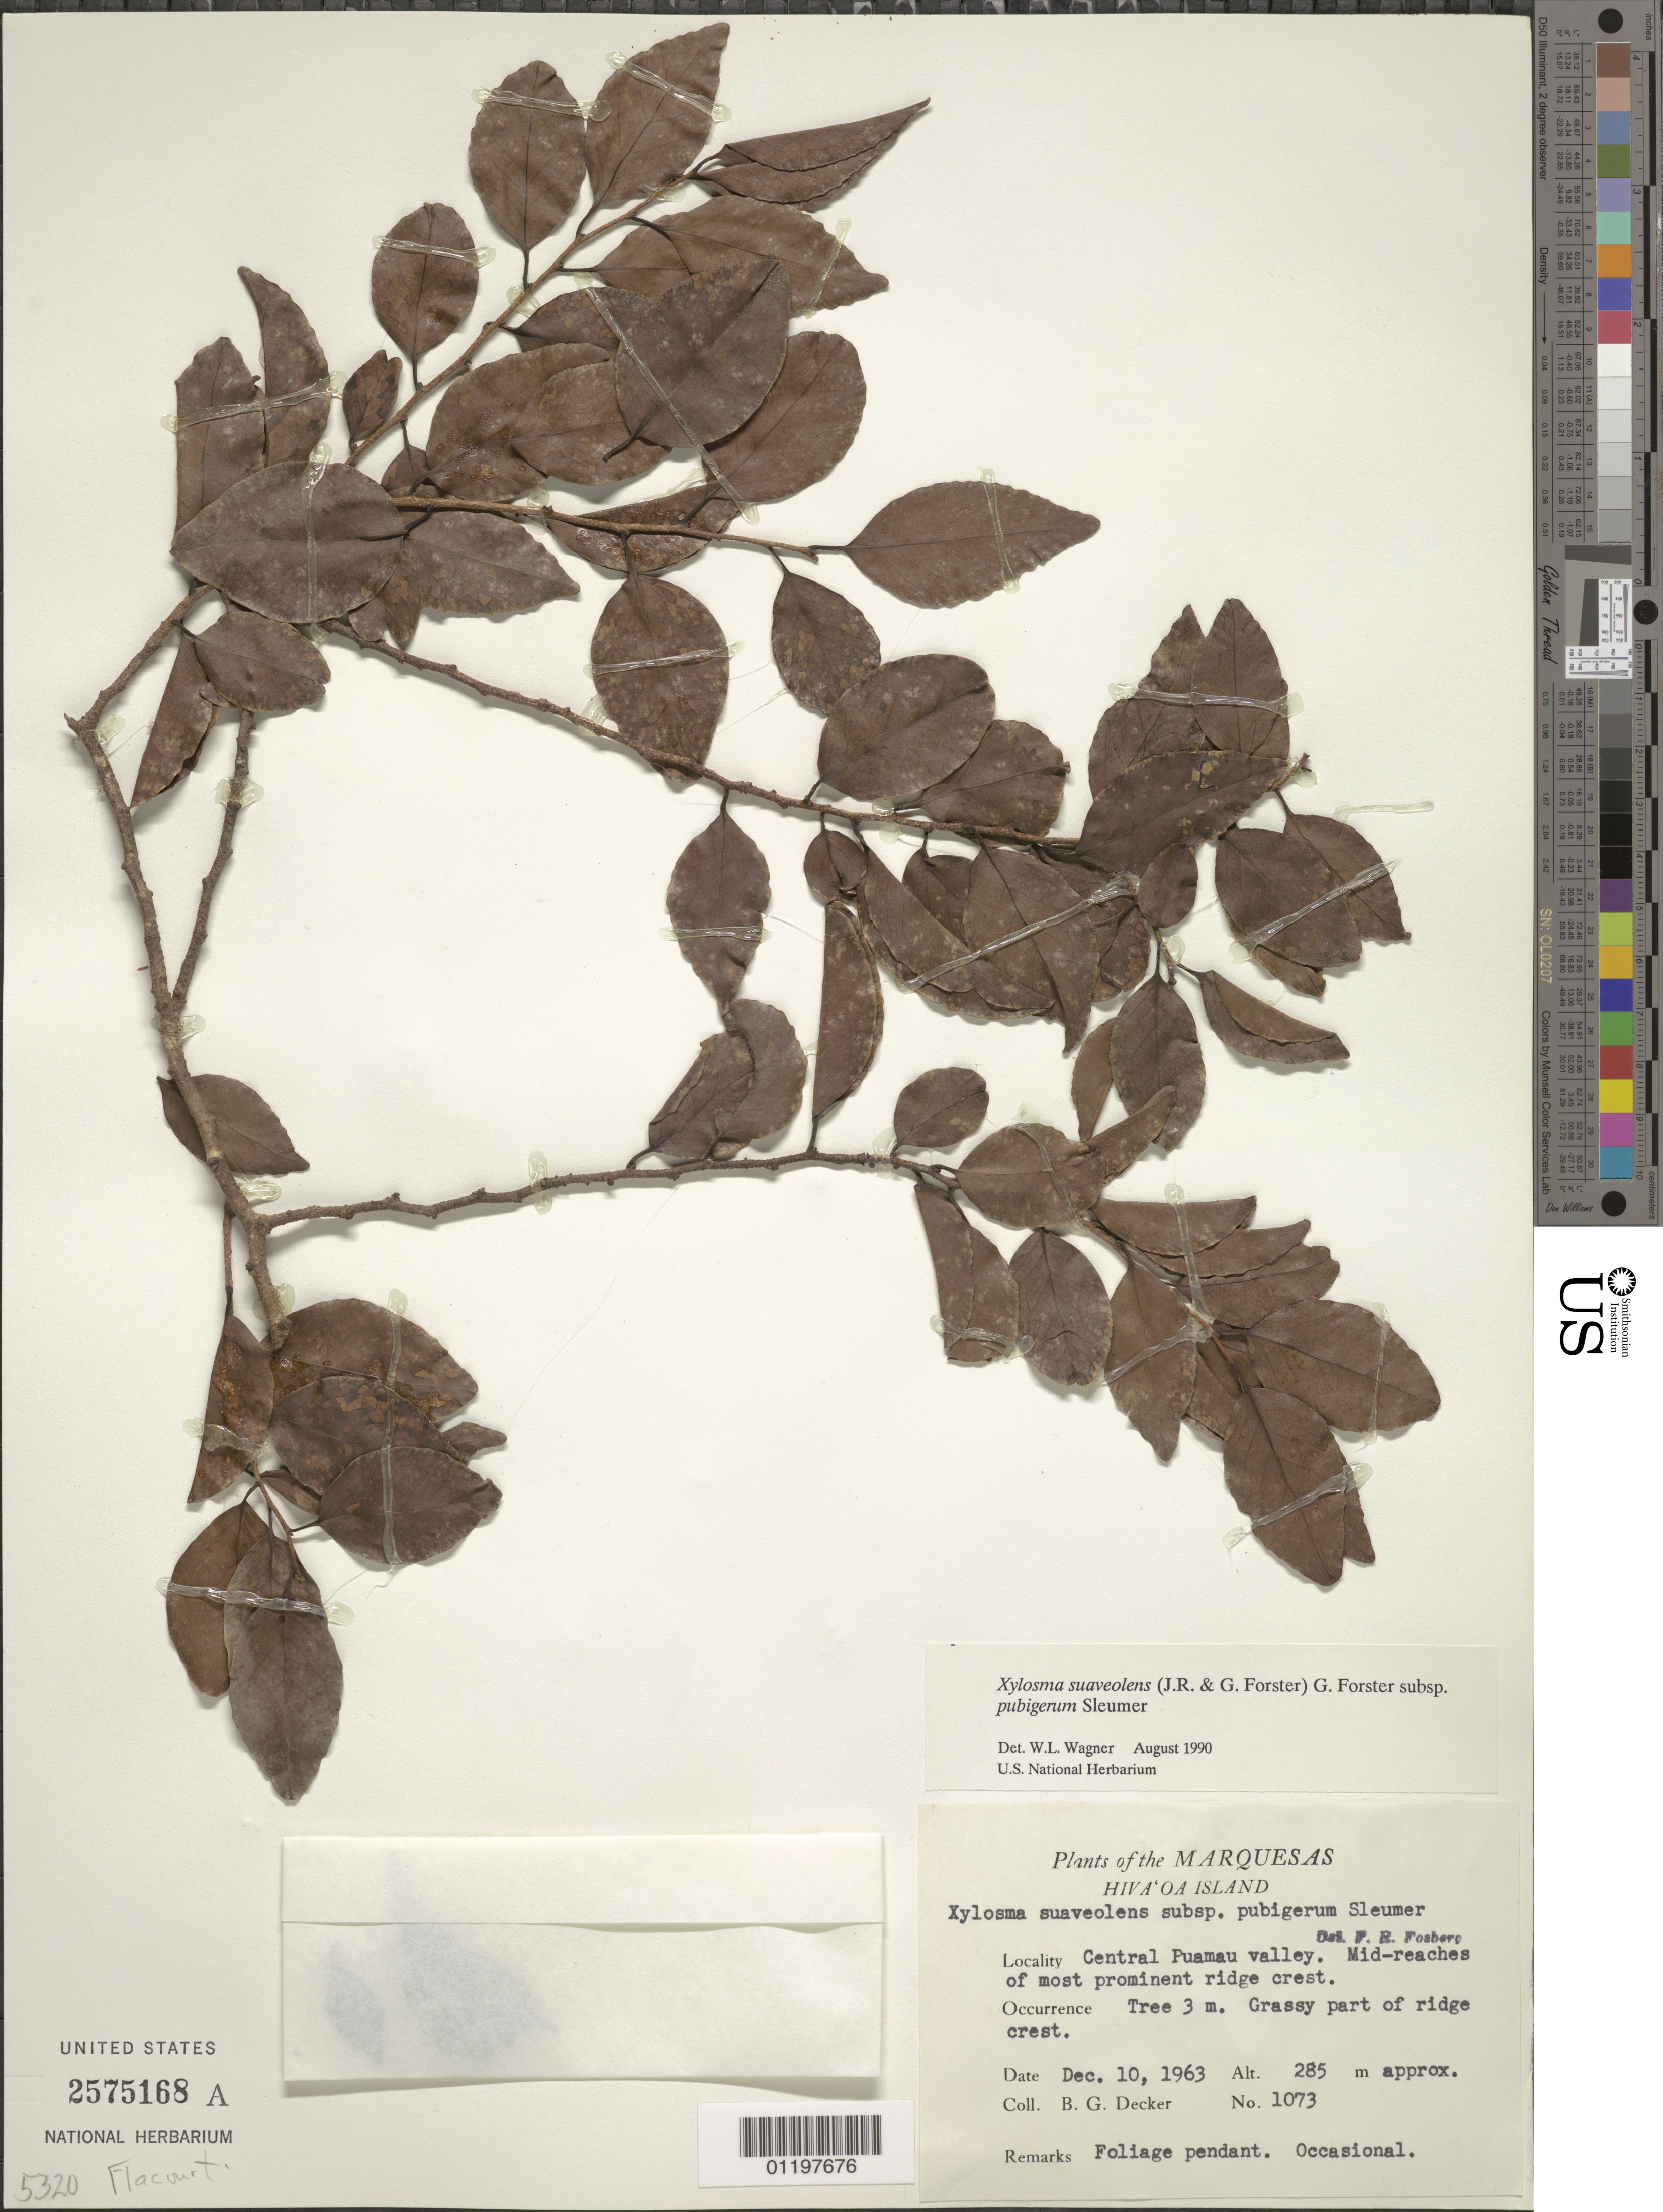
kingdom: Plantae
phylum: Tracheophyta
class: Magnoliopsida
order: Malpighiales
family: Salicaceae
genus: Xylosma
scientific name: Xylosma suaveolens subsp. pubigera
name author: Sleumer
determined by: Wagner, W. L., (BOT), Smithsonian Institution - National Museum of Natural History (UNITED STATES)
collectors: B. G. Decker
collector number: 1073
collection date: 1963-12-10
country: French Polynesia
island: Hiva Oa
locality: central Puamau Valley, mid-reaches of crest of most prominent ridge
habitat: Grassy part of ridge crest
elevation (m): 285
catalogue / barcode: US 2575168A